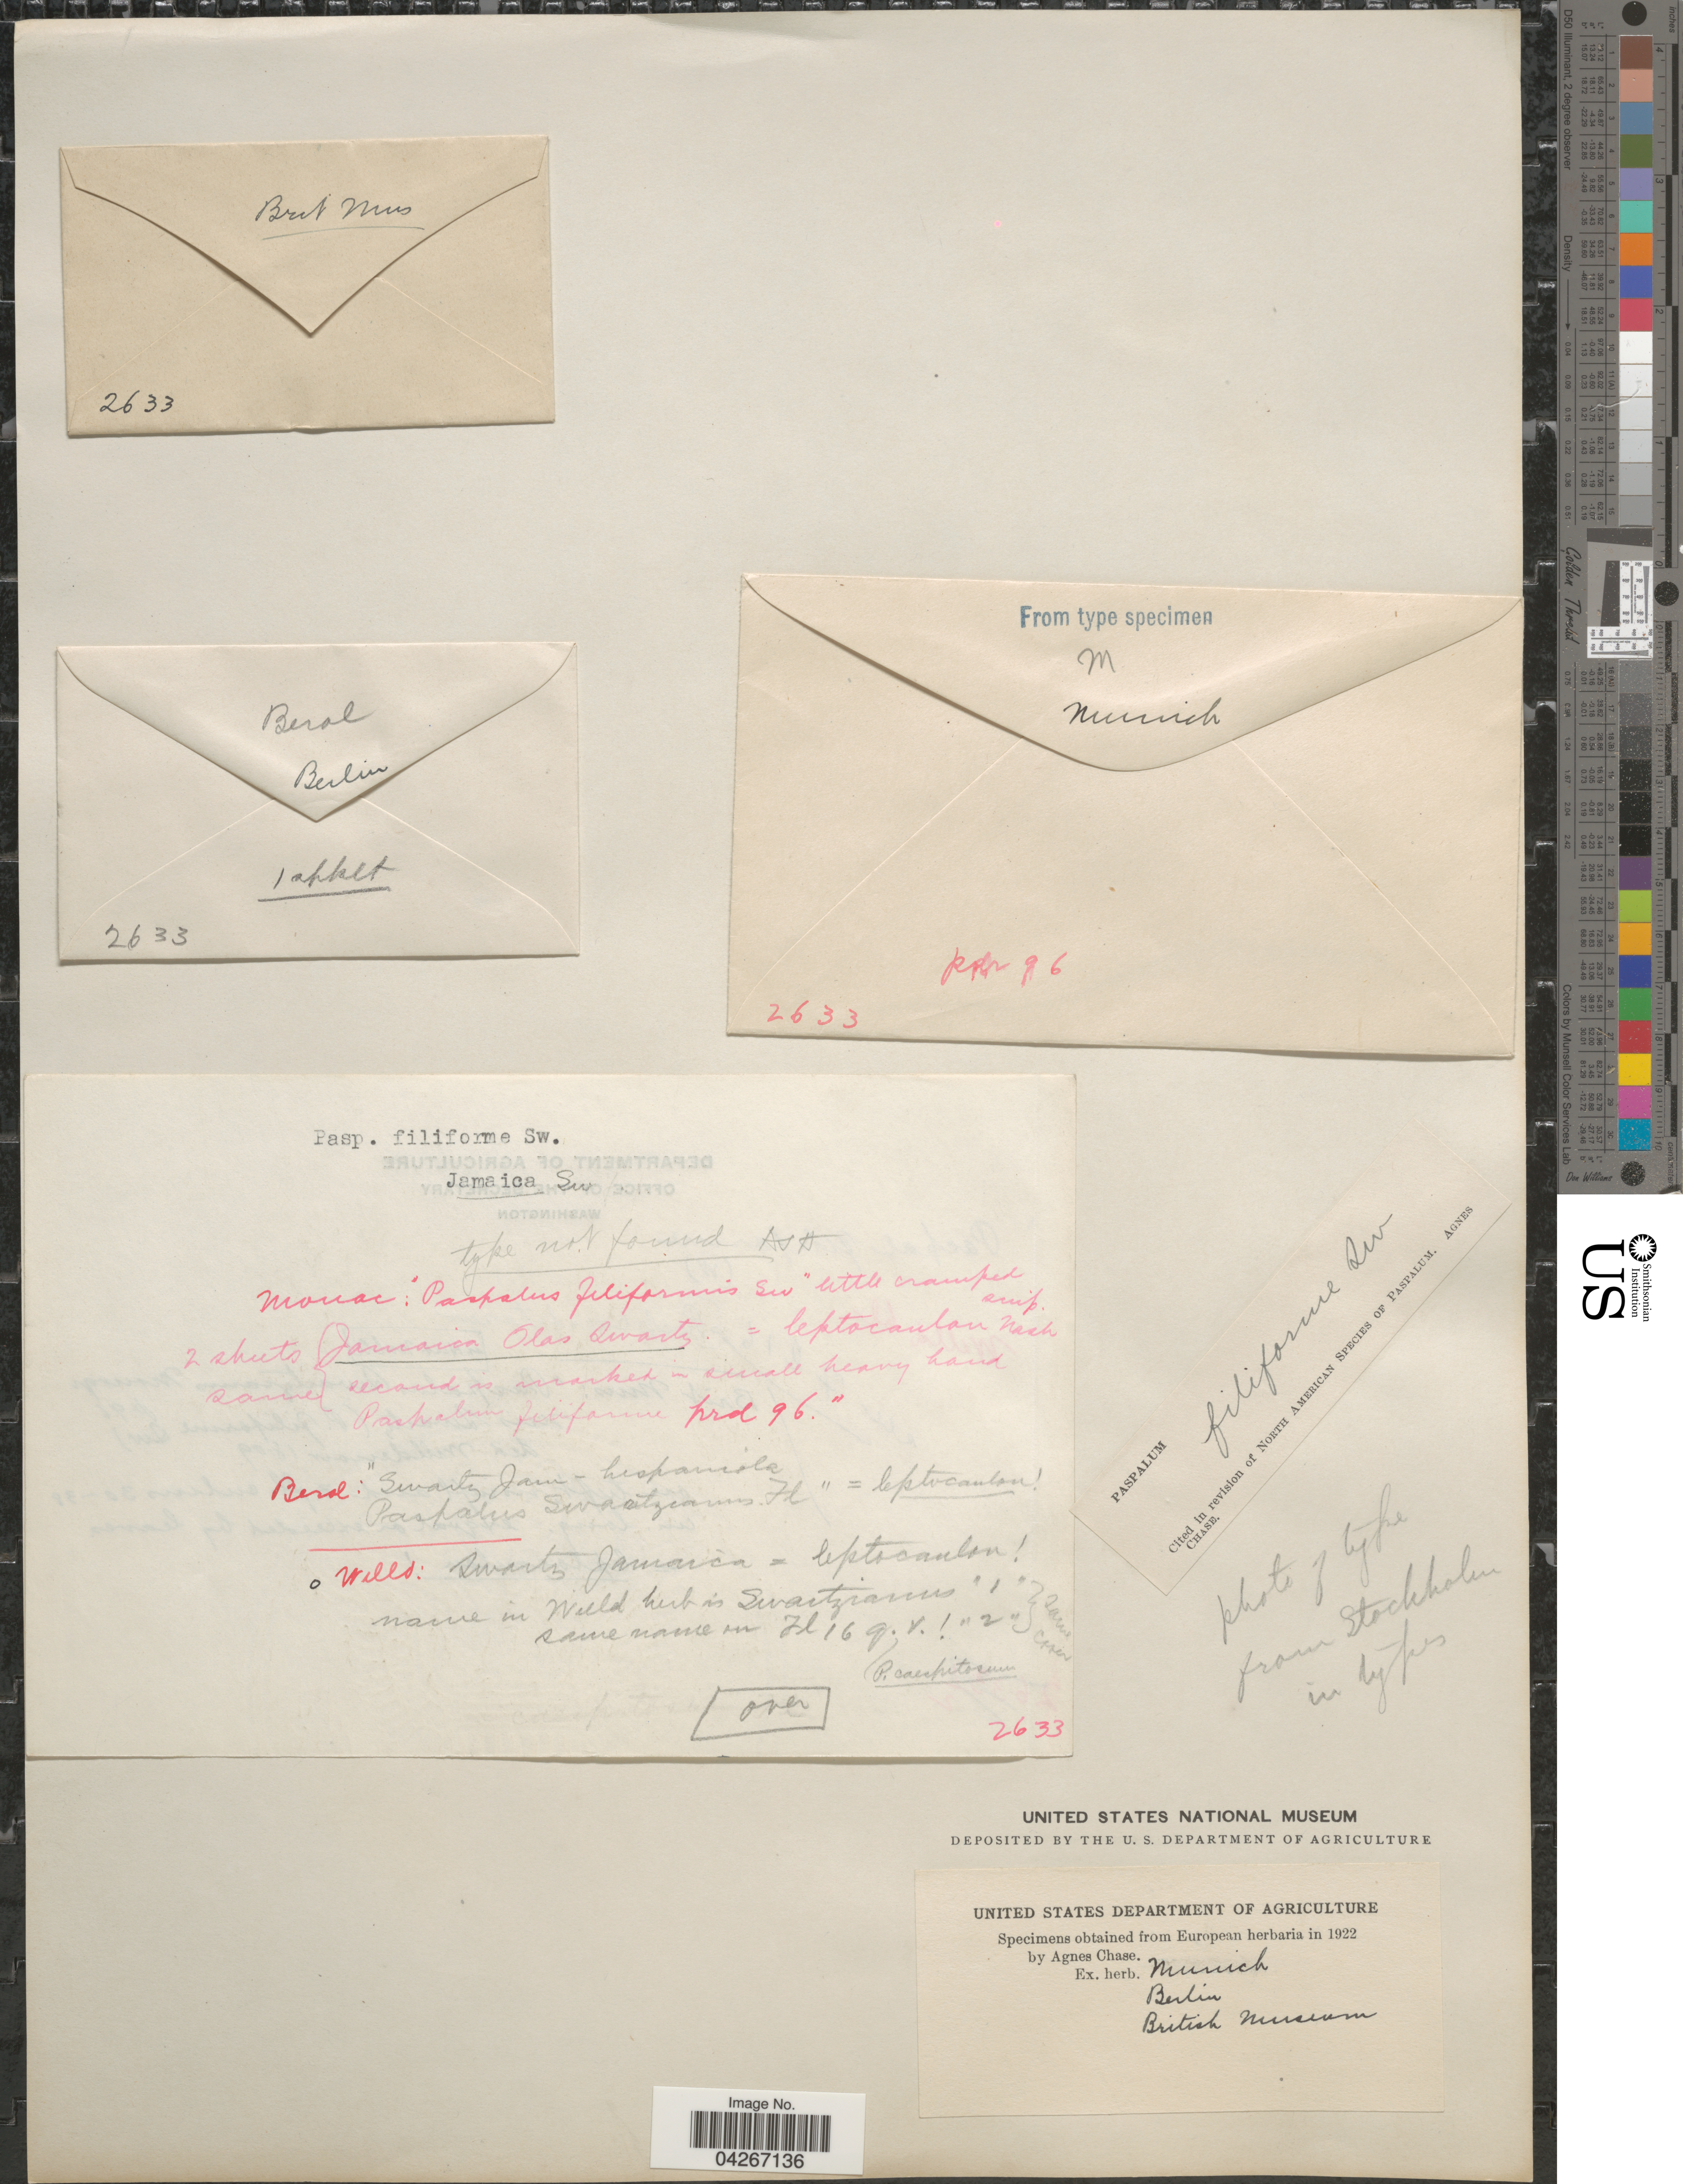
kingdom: Plantae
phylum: Tracheophyta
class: Liliopsida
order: Poales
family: Poaceae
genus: Paspalum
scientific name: Paspalum filiforme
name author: Sw.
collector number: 2633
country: Germany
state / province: Berlin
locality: Beral.